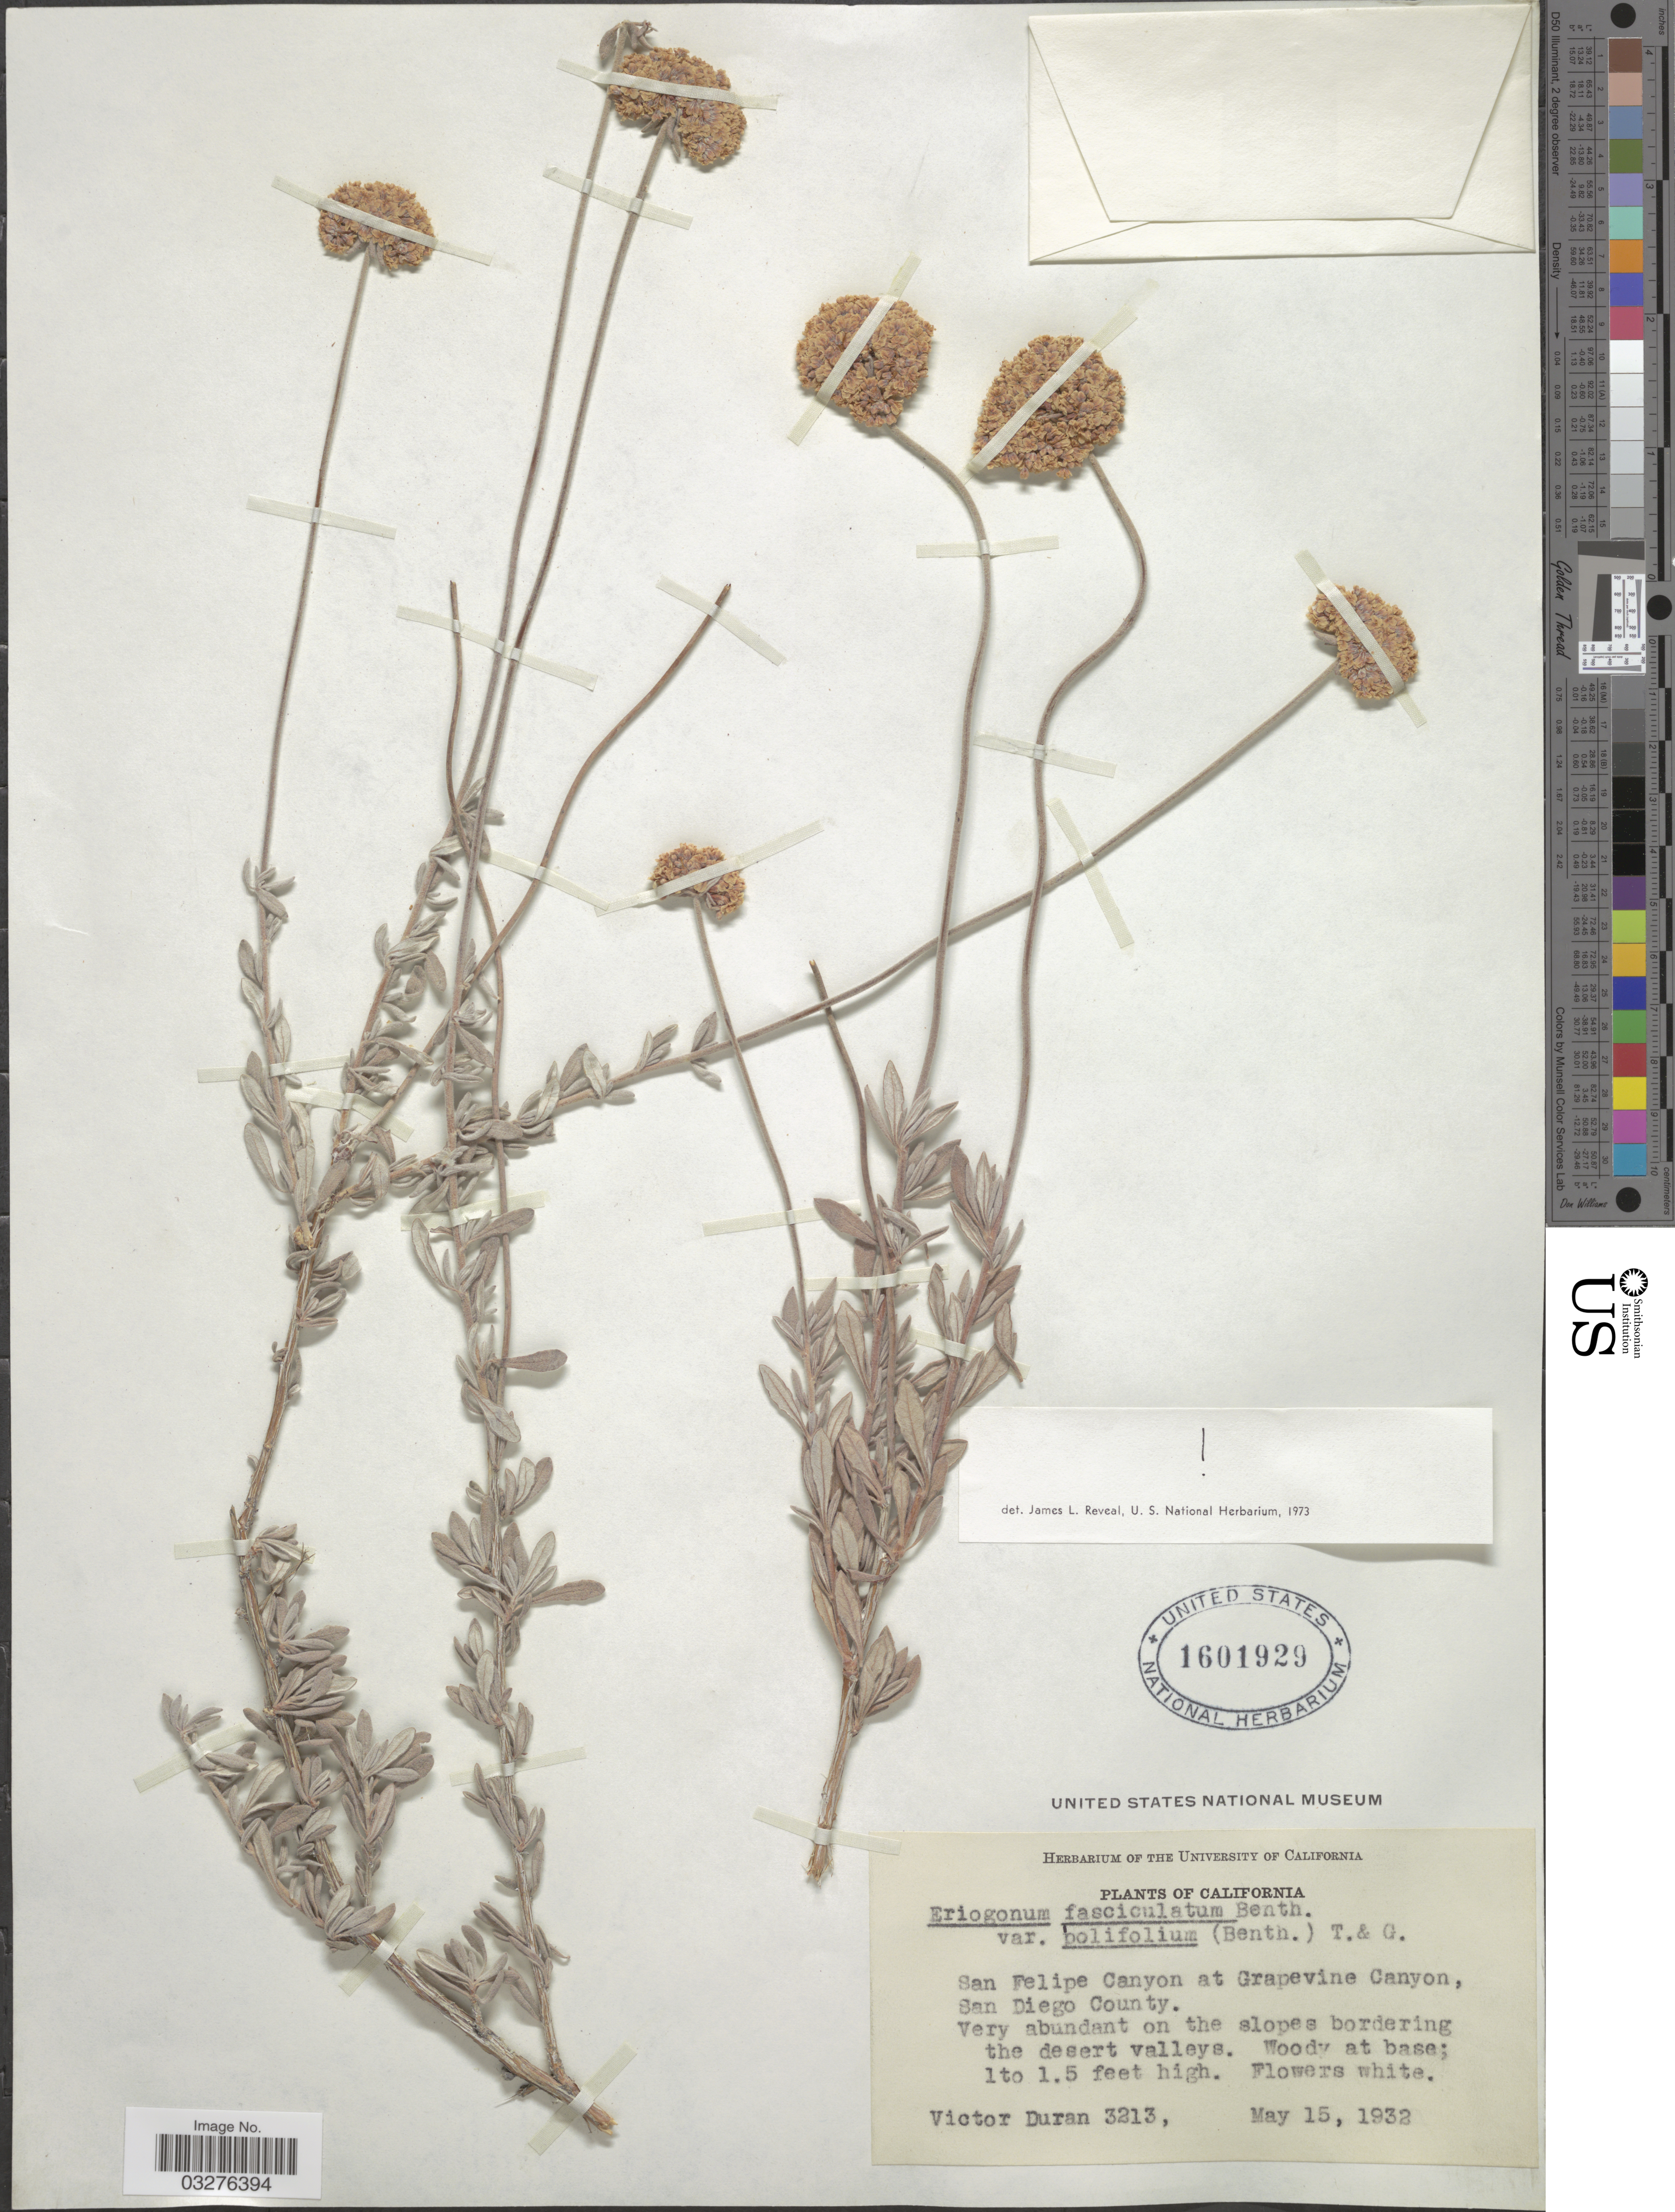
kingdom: Plantae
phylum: Tracheophyta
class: Magnoliopsida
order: Caryophyllales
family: Polygonaceae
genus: Eriogonum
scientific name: Eriogonum fasciculatum var. polifolium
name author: (Benth.) Torr. & A. Gray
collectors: V. Duran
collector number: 3213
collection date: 1932-05-15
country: United States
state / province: California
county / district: San Diego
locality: San Felipe Canyon at Grapevine Canyon, San Diego County.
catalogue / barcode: US 1601929